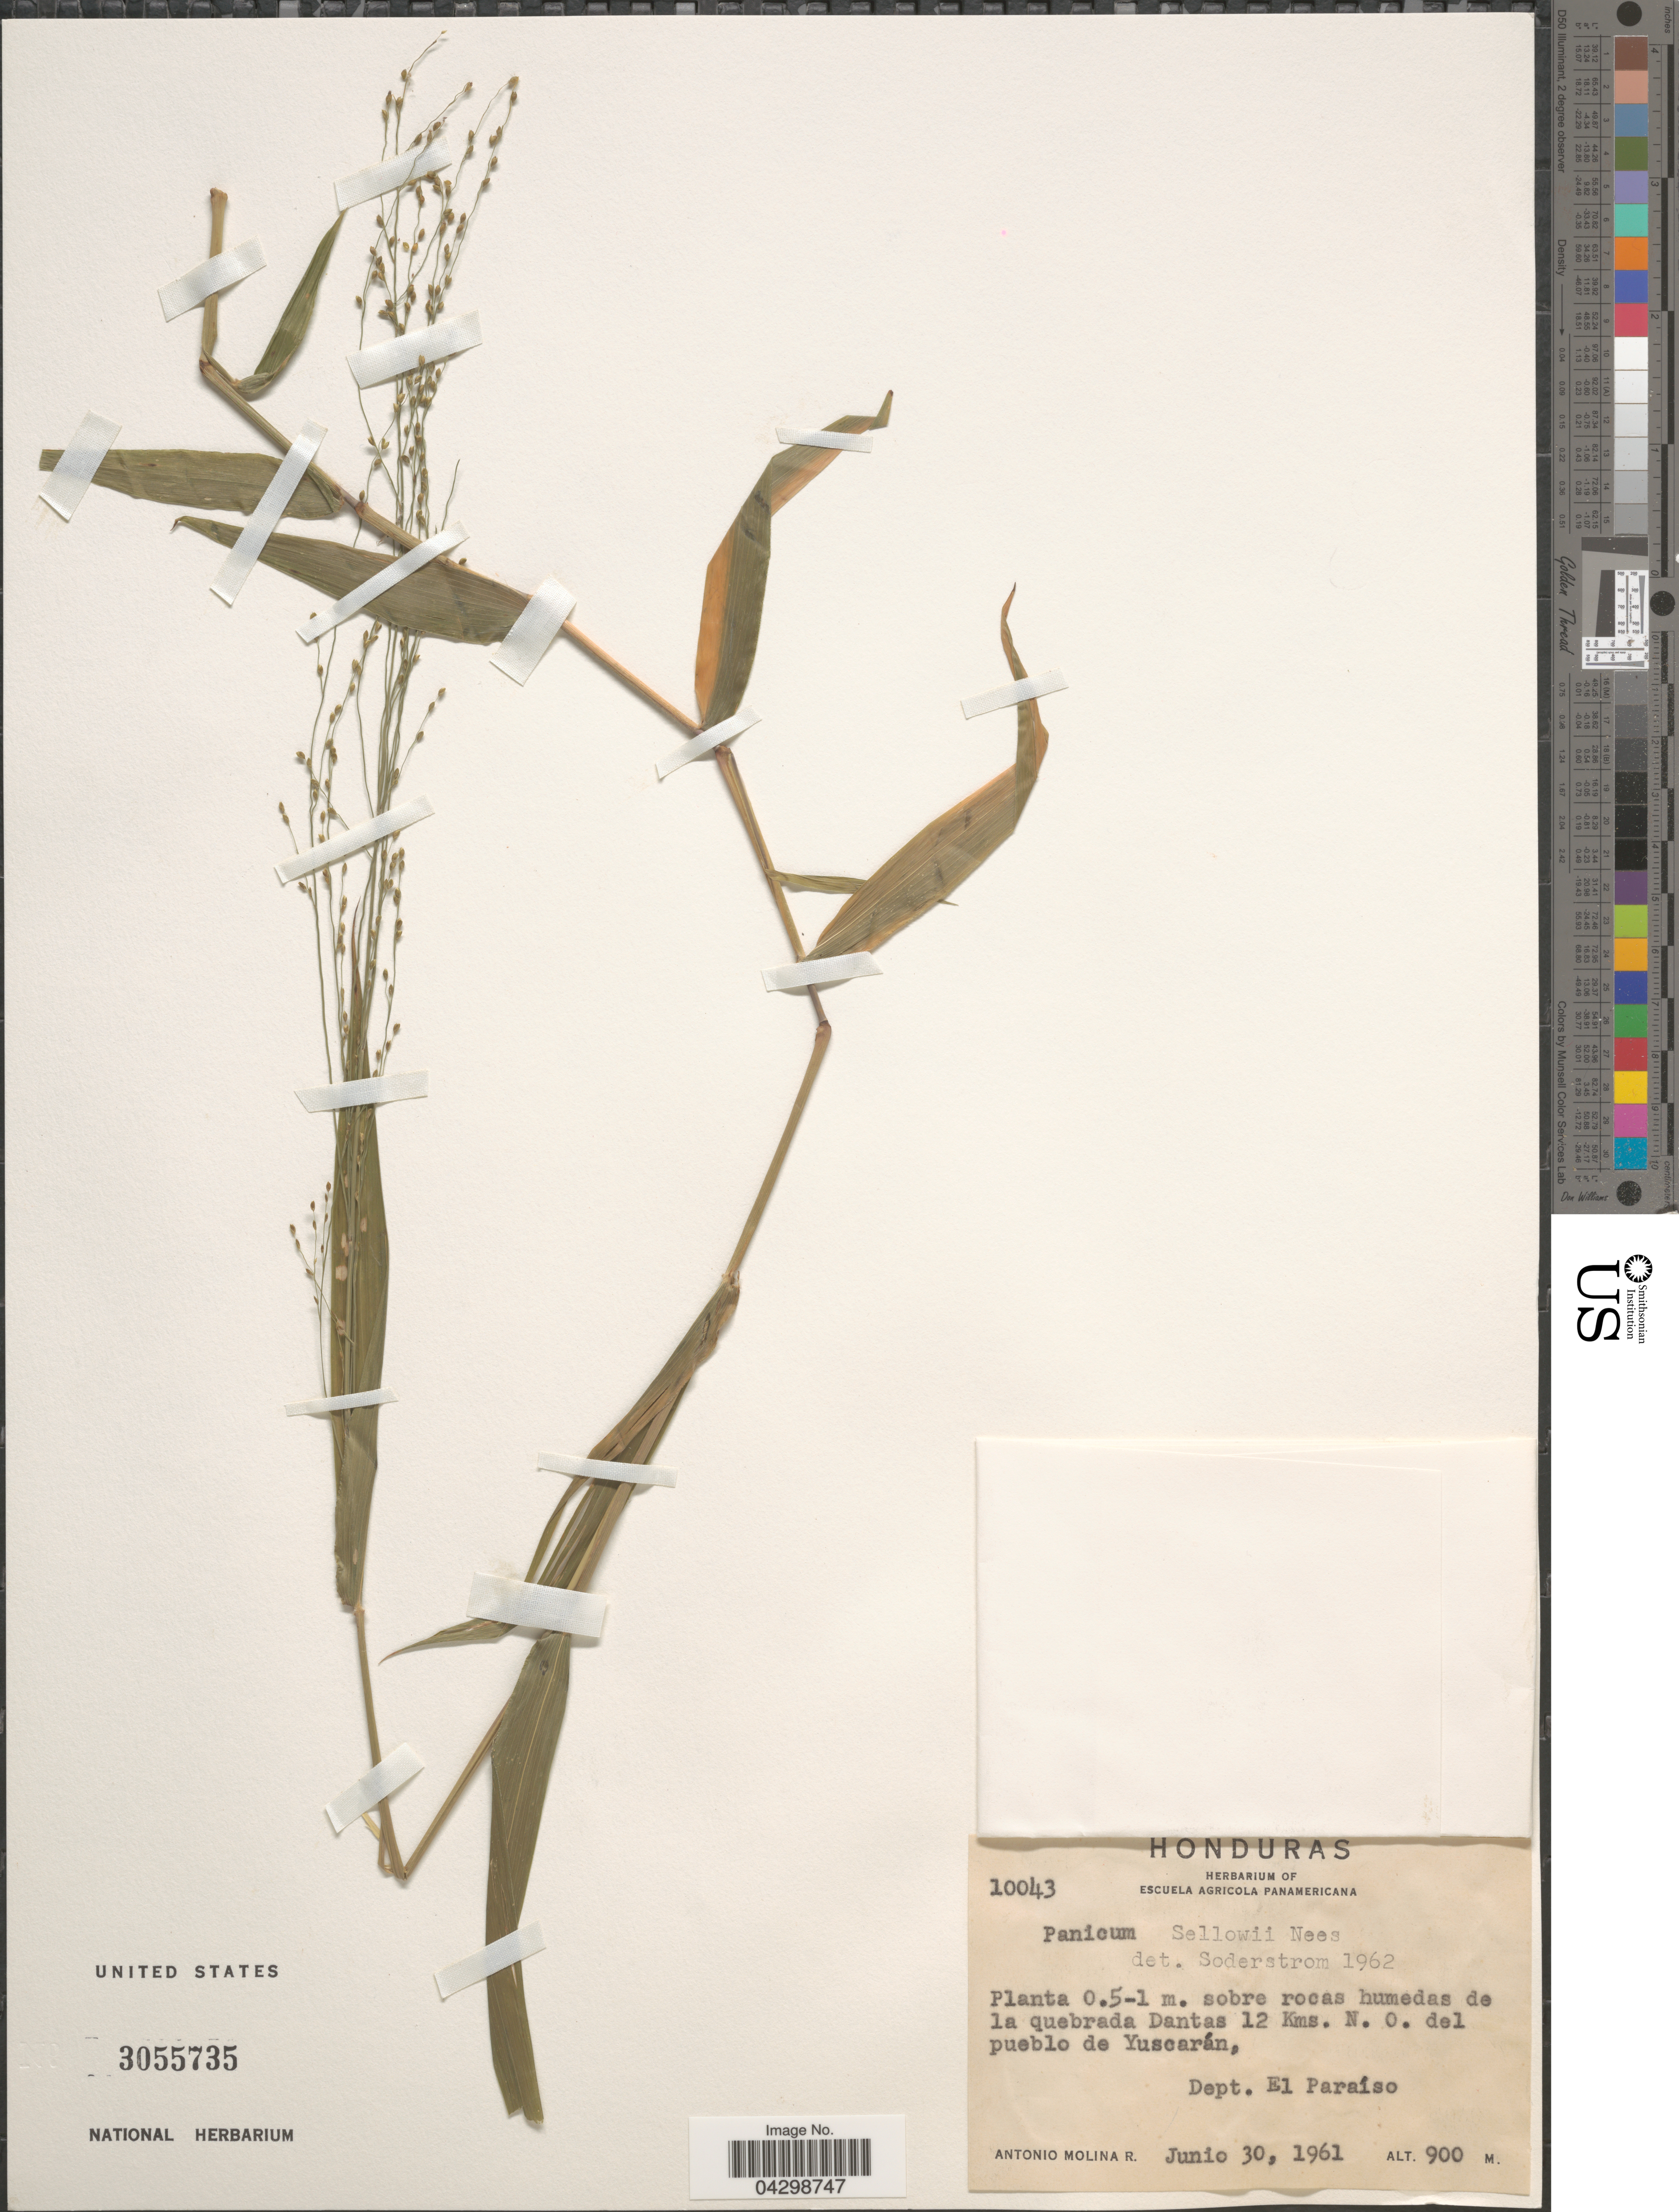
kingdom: Plantae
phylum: Tracheophyta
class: Liliopsida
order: Poales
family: Poaceae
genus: Panicum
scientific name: Panicum sellowii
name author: Nees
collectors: A. Molina R.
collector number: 10043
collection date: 1961-06-30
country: Honduras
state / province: El Paraiso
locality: Sobre rocas humedas de la quebrada Dantas 12 Kms. N. O. del pueblo de Yuscarán, Dept. El Paraíso.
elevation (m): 900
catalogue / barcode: US 3055735